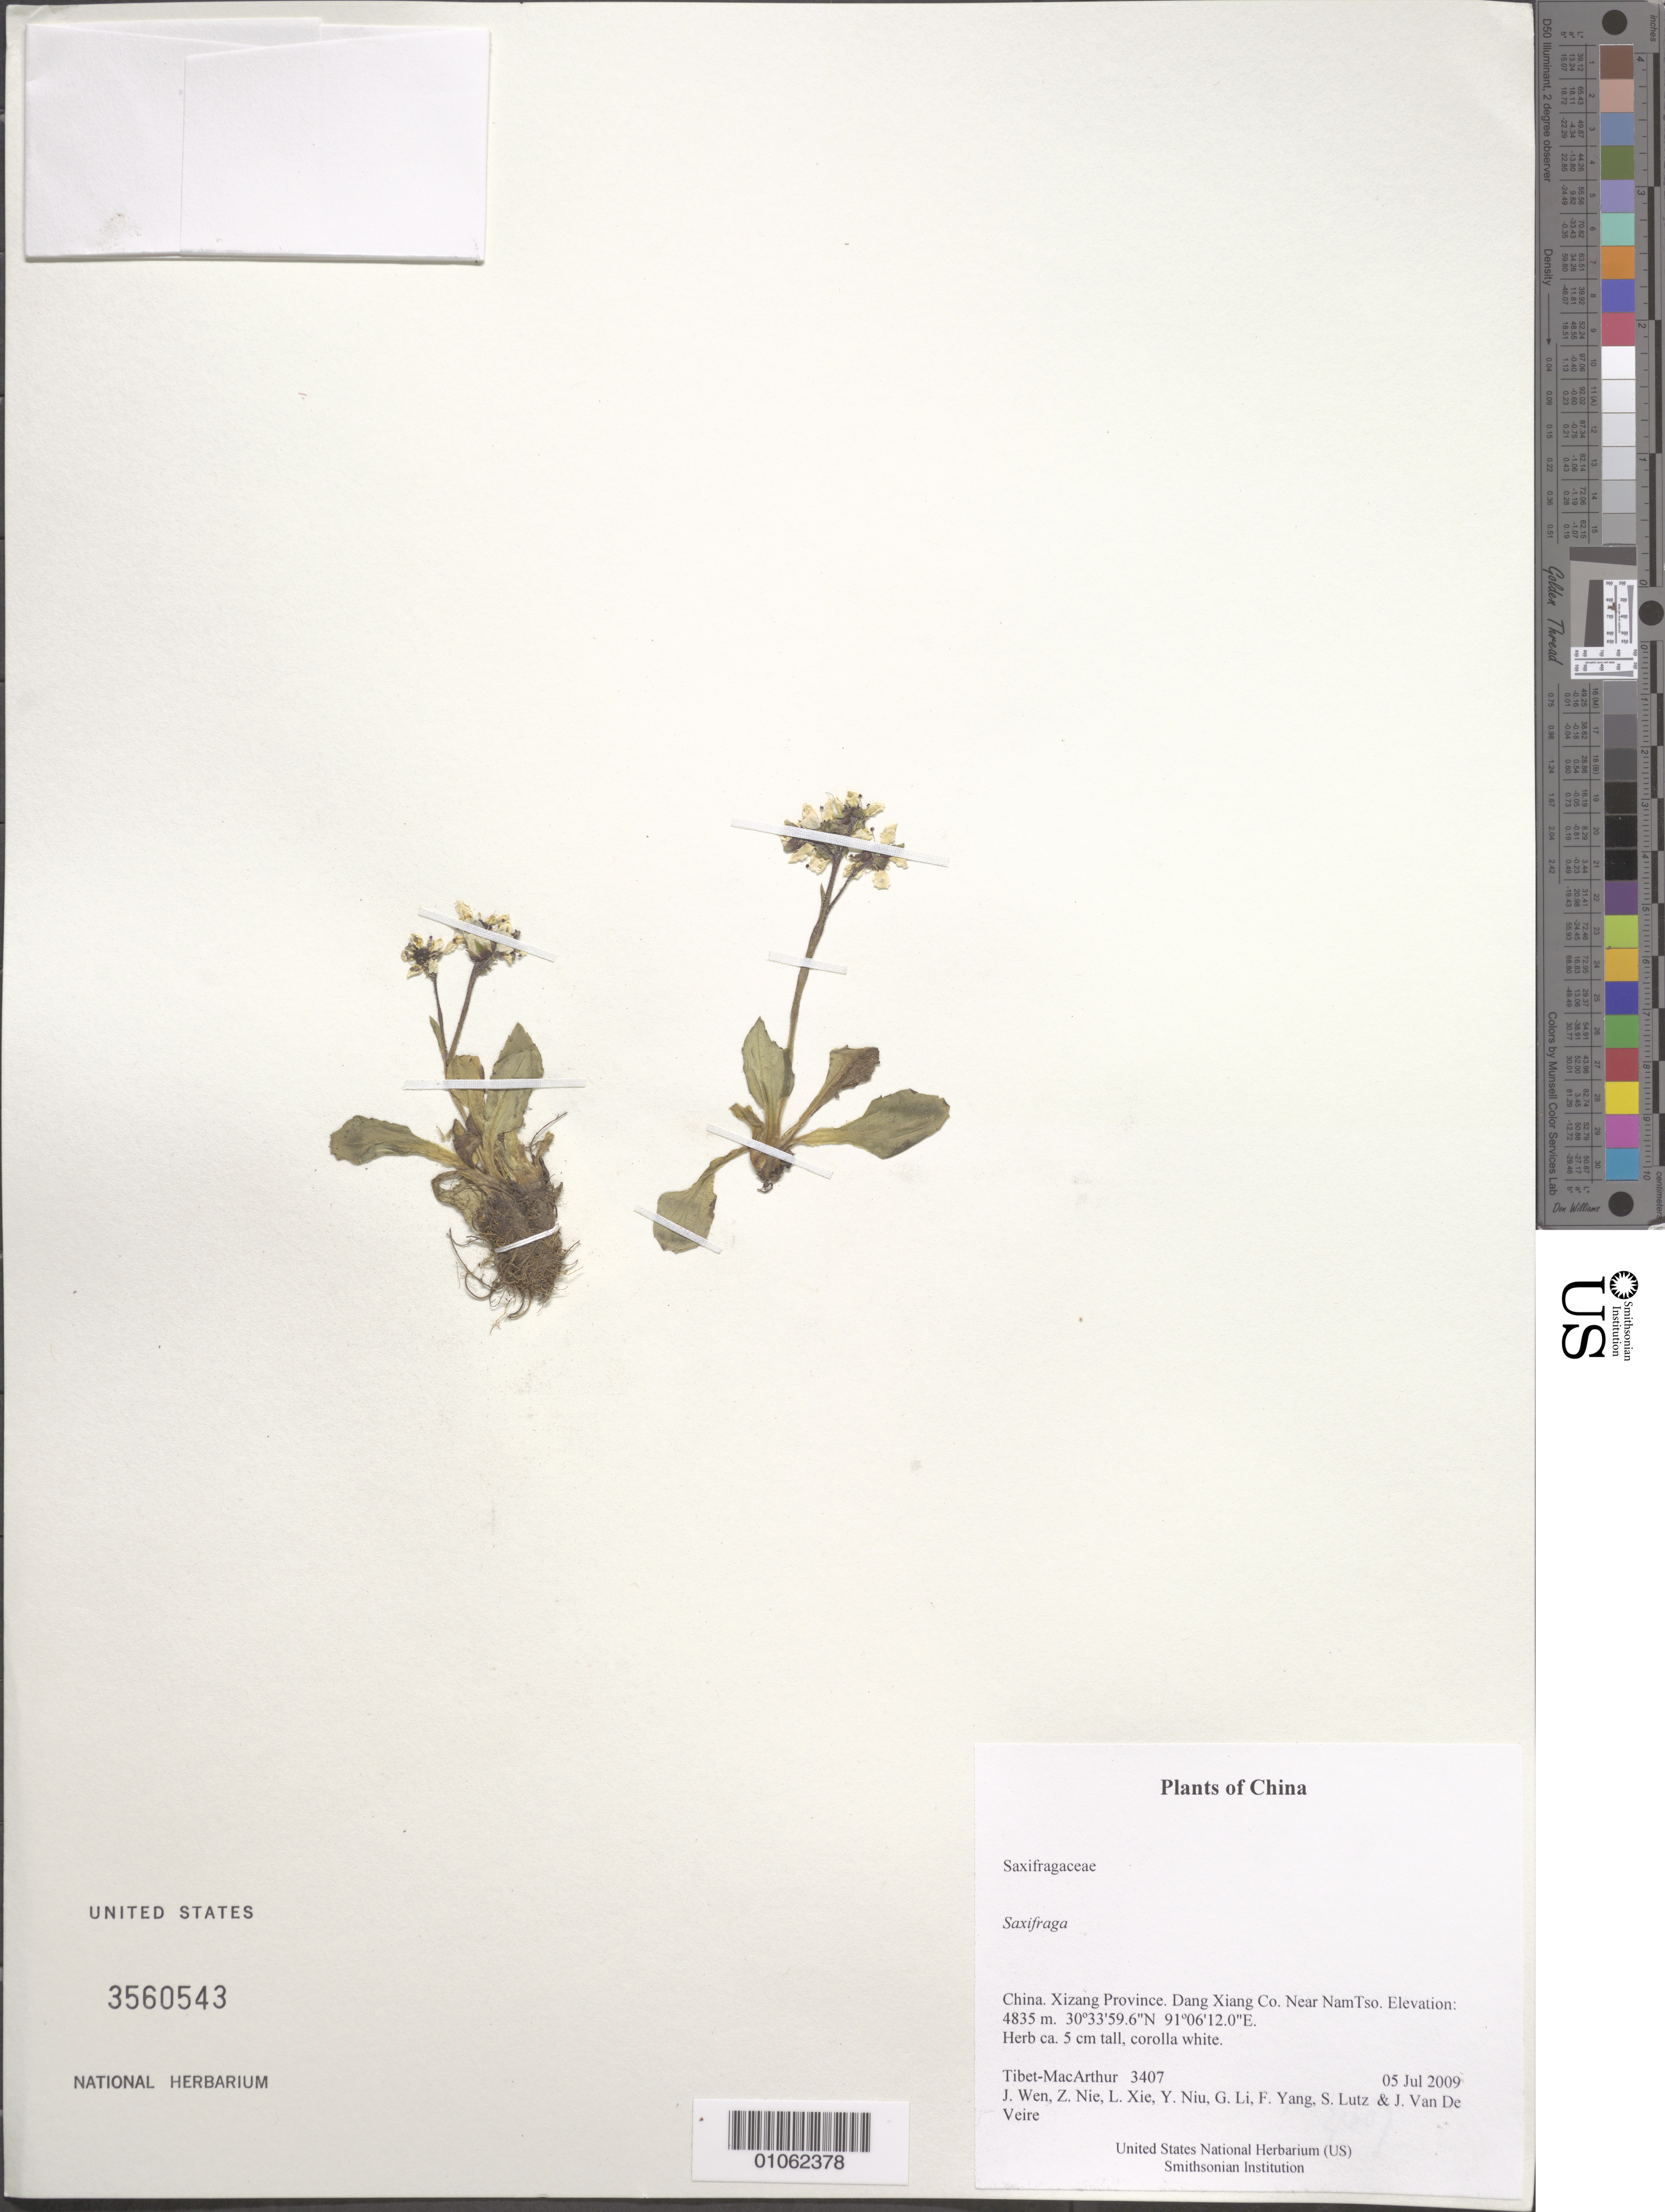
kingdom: Plantae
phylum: Tracheophyta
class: Magnoliopsida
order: Saxifragales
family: Saxifragaceae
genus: Saxifraga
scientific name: Saxifraga sp.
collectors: Tibet-MacArthur, J. Wen, Z. Nie, L. Xie, Y. Niu, G. Li, F. Yang, S. Lutz & J. Van De Veire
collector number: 3407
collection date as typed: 05 Jul 2009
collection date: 2009-07-05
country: China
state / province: Xizang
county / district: Dang Xiang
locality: Near NamTso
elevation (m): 4835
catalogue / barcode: US 3560543